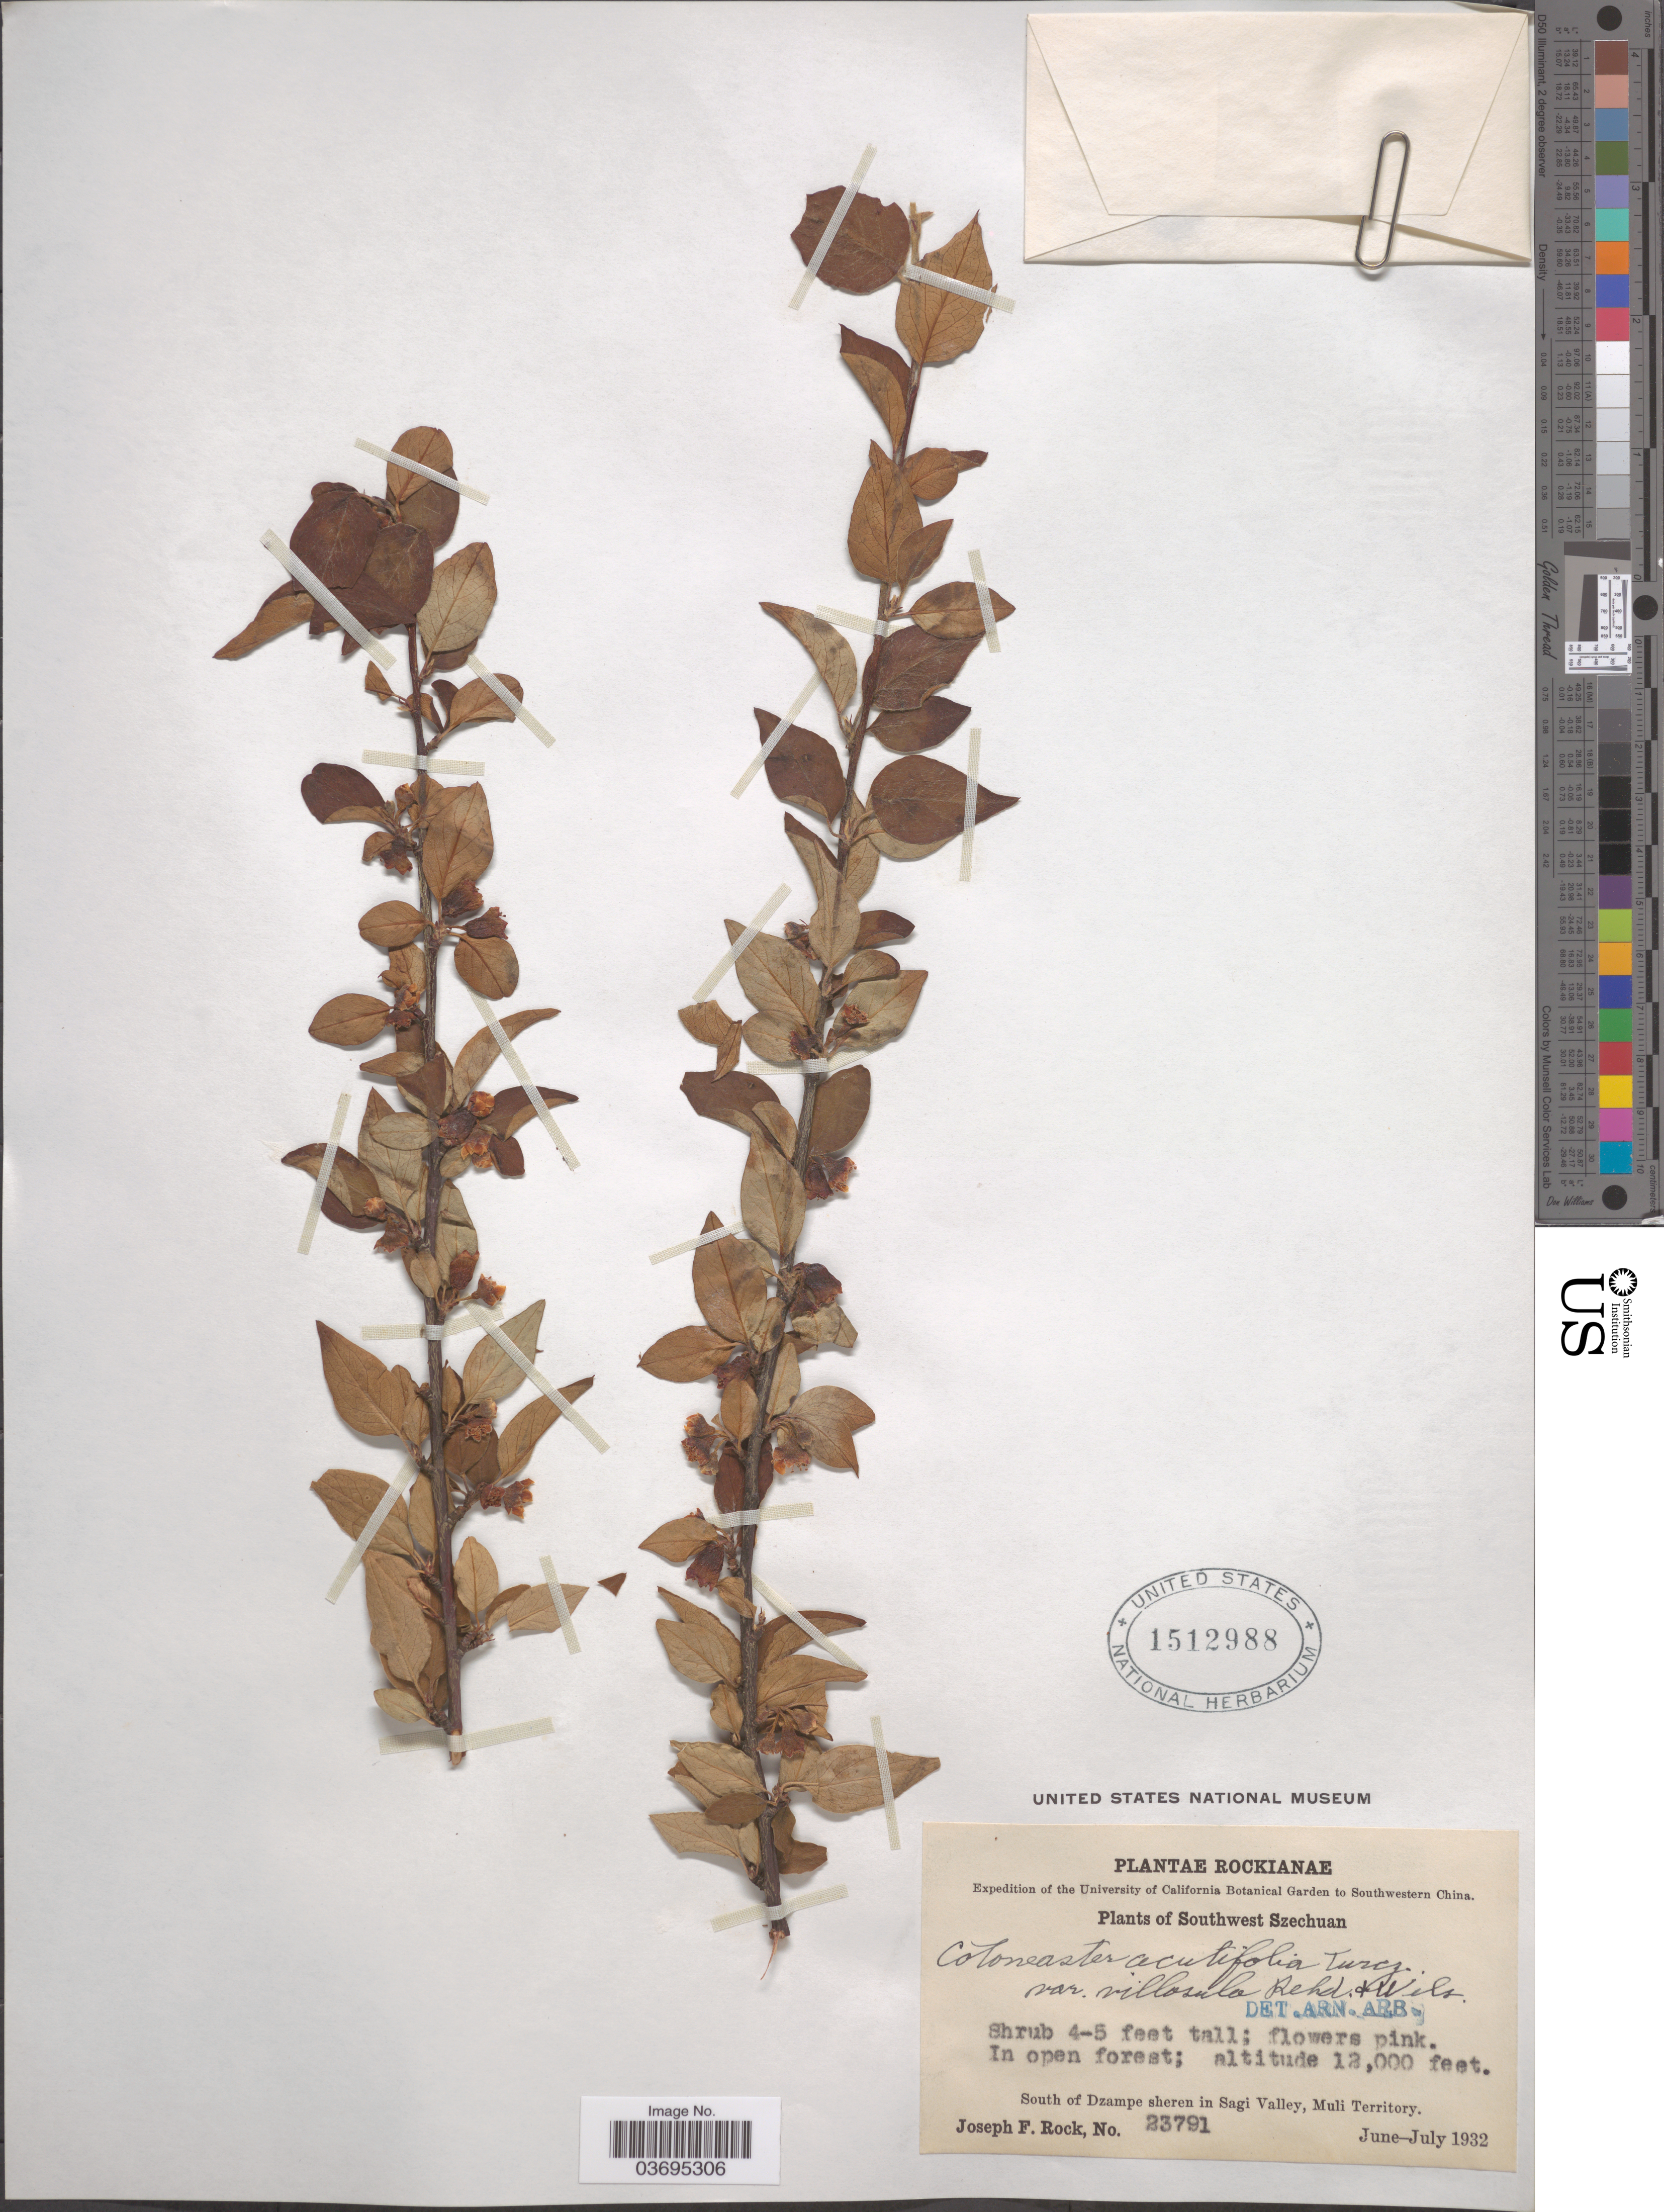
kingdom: Plantae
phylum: Tracheophyta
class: Magnoliopsida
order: Rosales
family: Rosaceae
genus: Cotoneaster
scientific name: Cotoneaster acutifolius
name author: Turcz.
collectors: J. F. Rock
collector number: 23791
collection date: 1932-06/1932-07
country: China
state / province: Sichuan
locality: Southwestern China. Southwest Szechuan. South of Dzampe sheren in Sagi Valley, Muli Territory.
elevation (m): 3658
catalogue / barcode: US 1512988